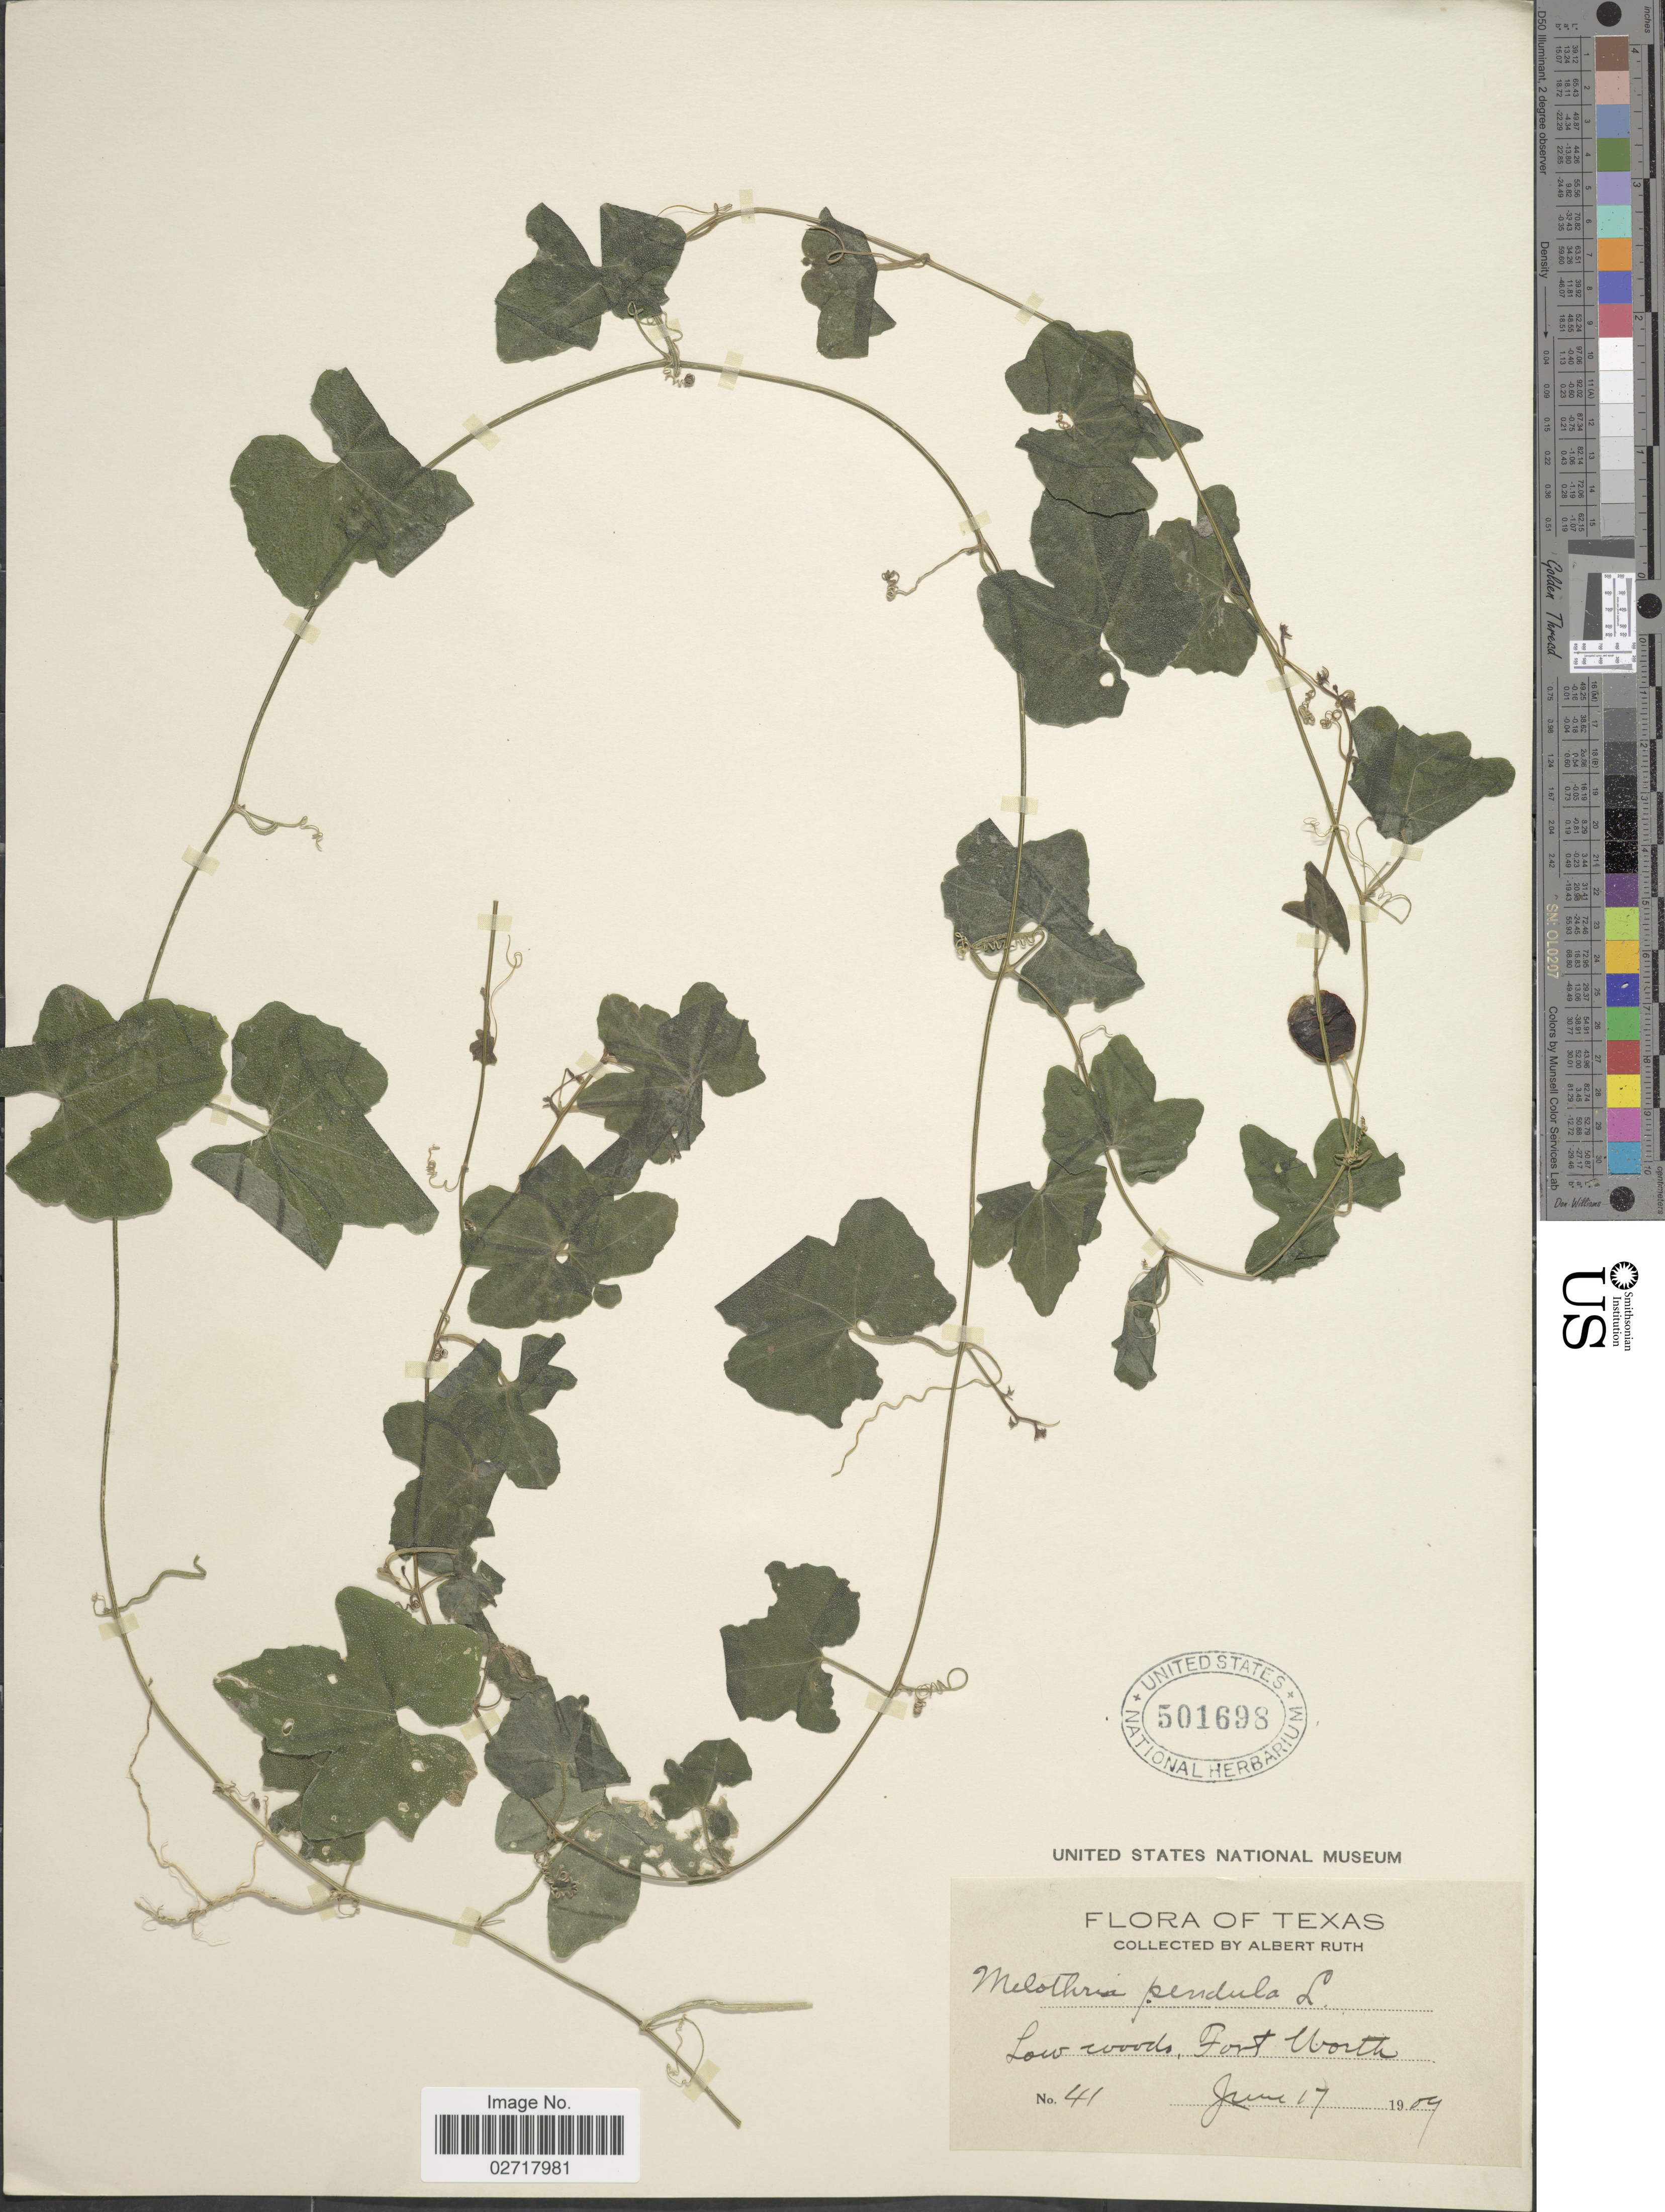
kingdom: Plantae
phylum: Tracheophyta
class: Magnoliopsida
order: Cucurbitales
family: Cucurbitaceae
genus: Melothria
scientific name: Melothria pendula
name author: L.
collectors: A. Ruth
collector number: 41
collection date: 1909-06-17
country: United States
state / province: Texas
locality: Fort Worth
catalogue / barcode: US 501698